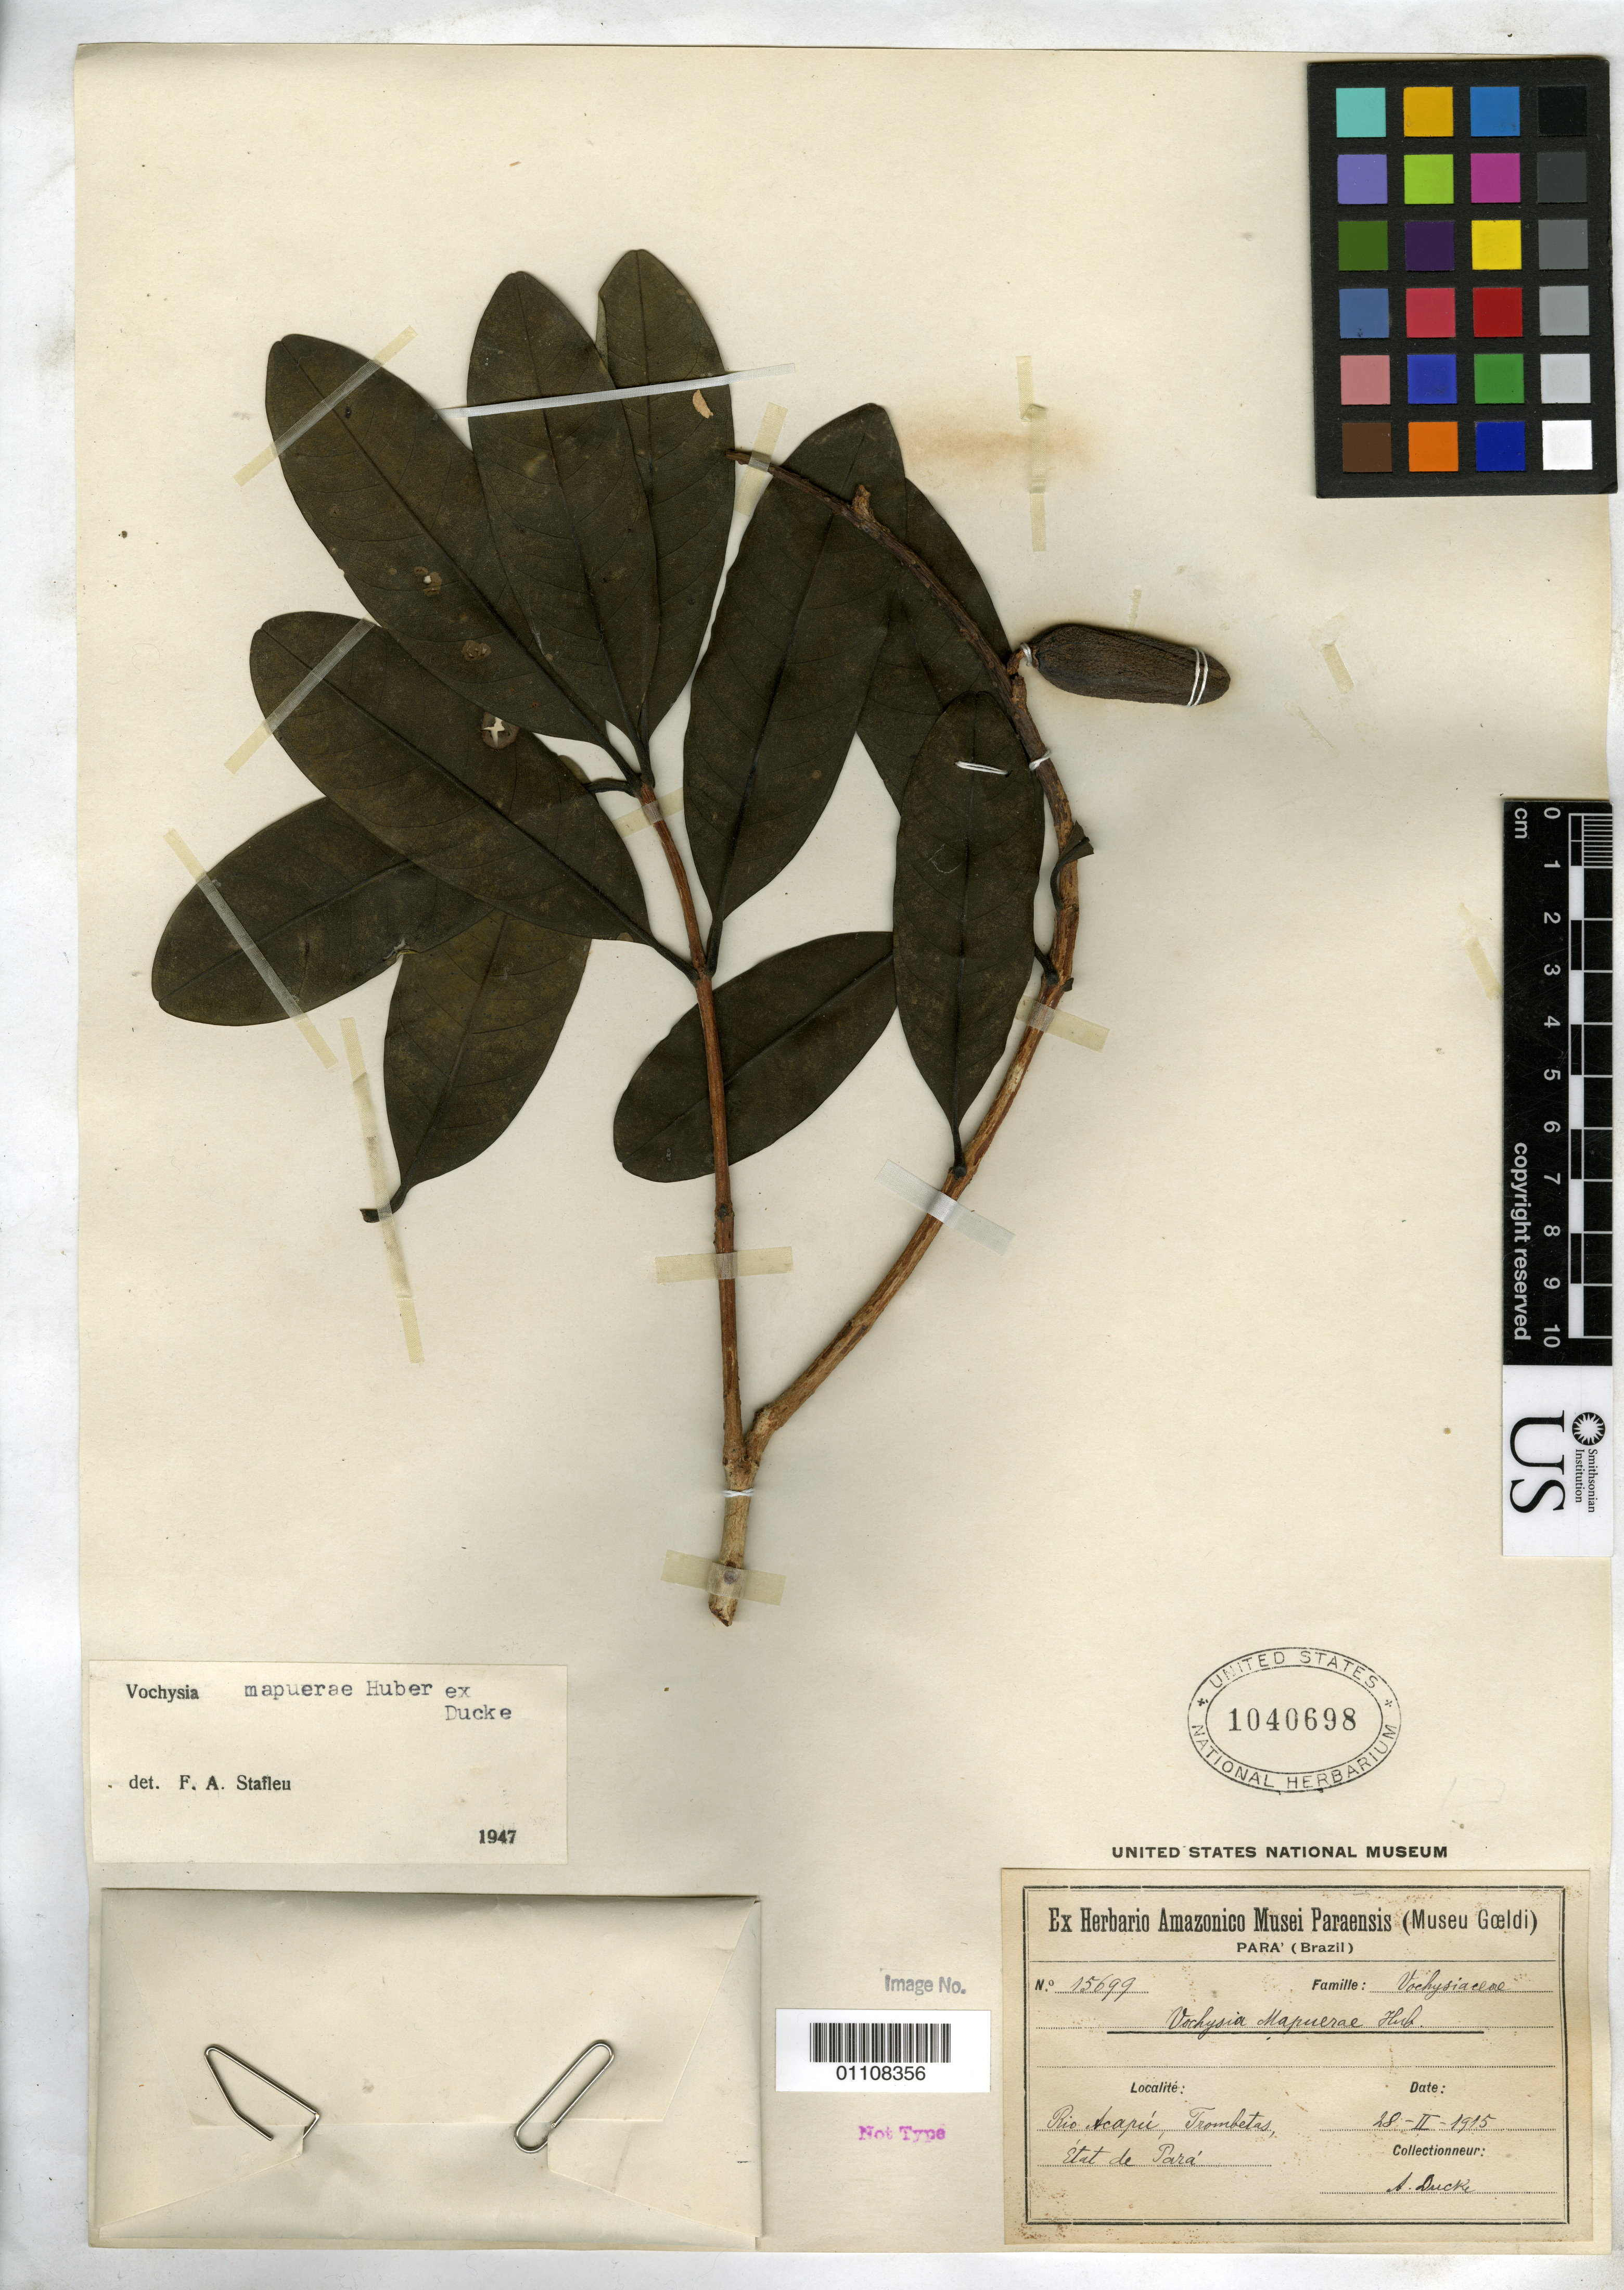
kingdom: Plantae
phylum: Tracheophyta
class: Magnoliopsida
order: Myrtales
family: Vochysiaceae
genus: Vochysia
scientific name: Vochysia mapuerae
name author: Huber ex Ducke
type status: Syntype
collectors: A. Ducke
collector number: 15699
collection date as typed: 28 Feb 1915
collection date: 1915-02-28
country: Brazil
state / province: Pará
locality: Rio acapu, trombetas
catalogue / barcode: US 1040698